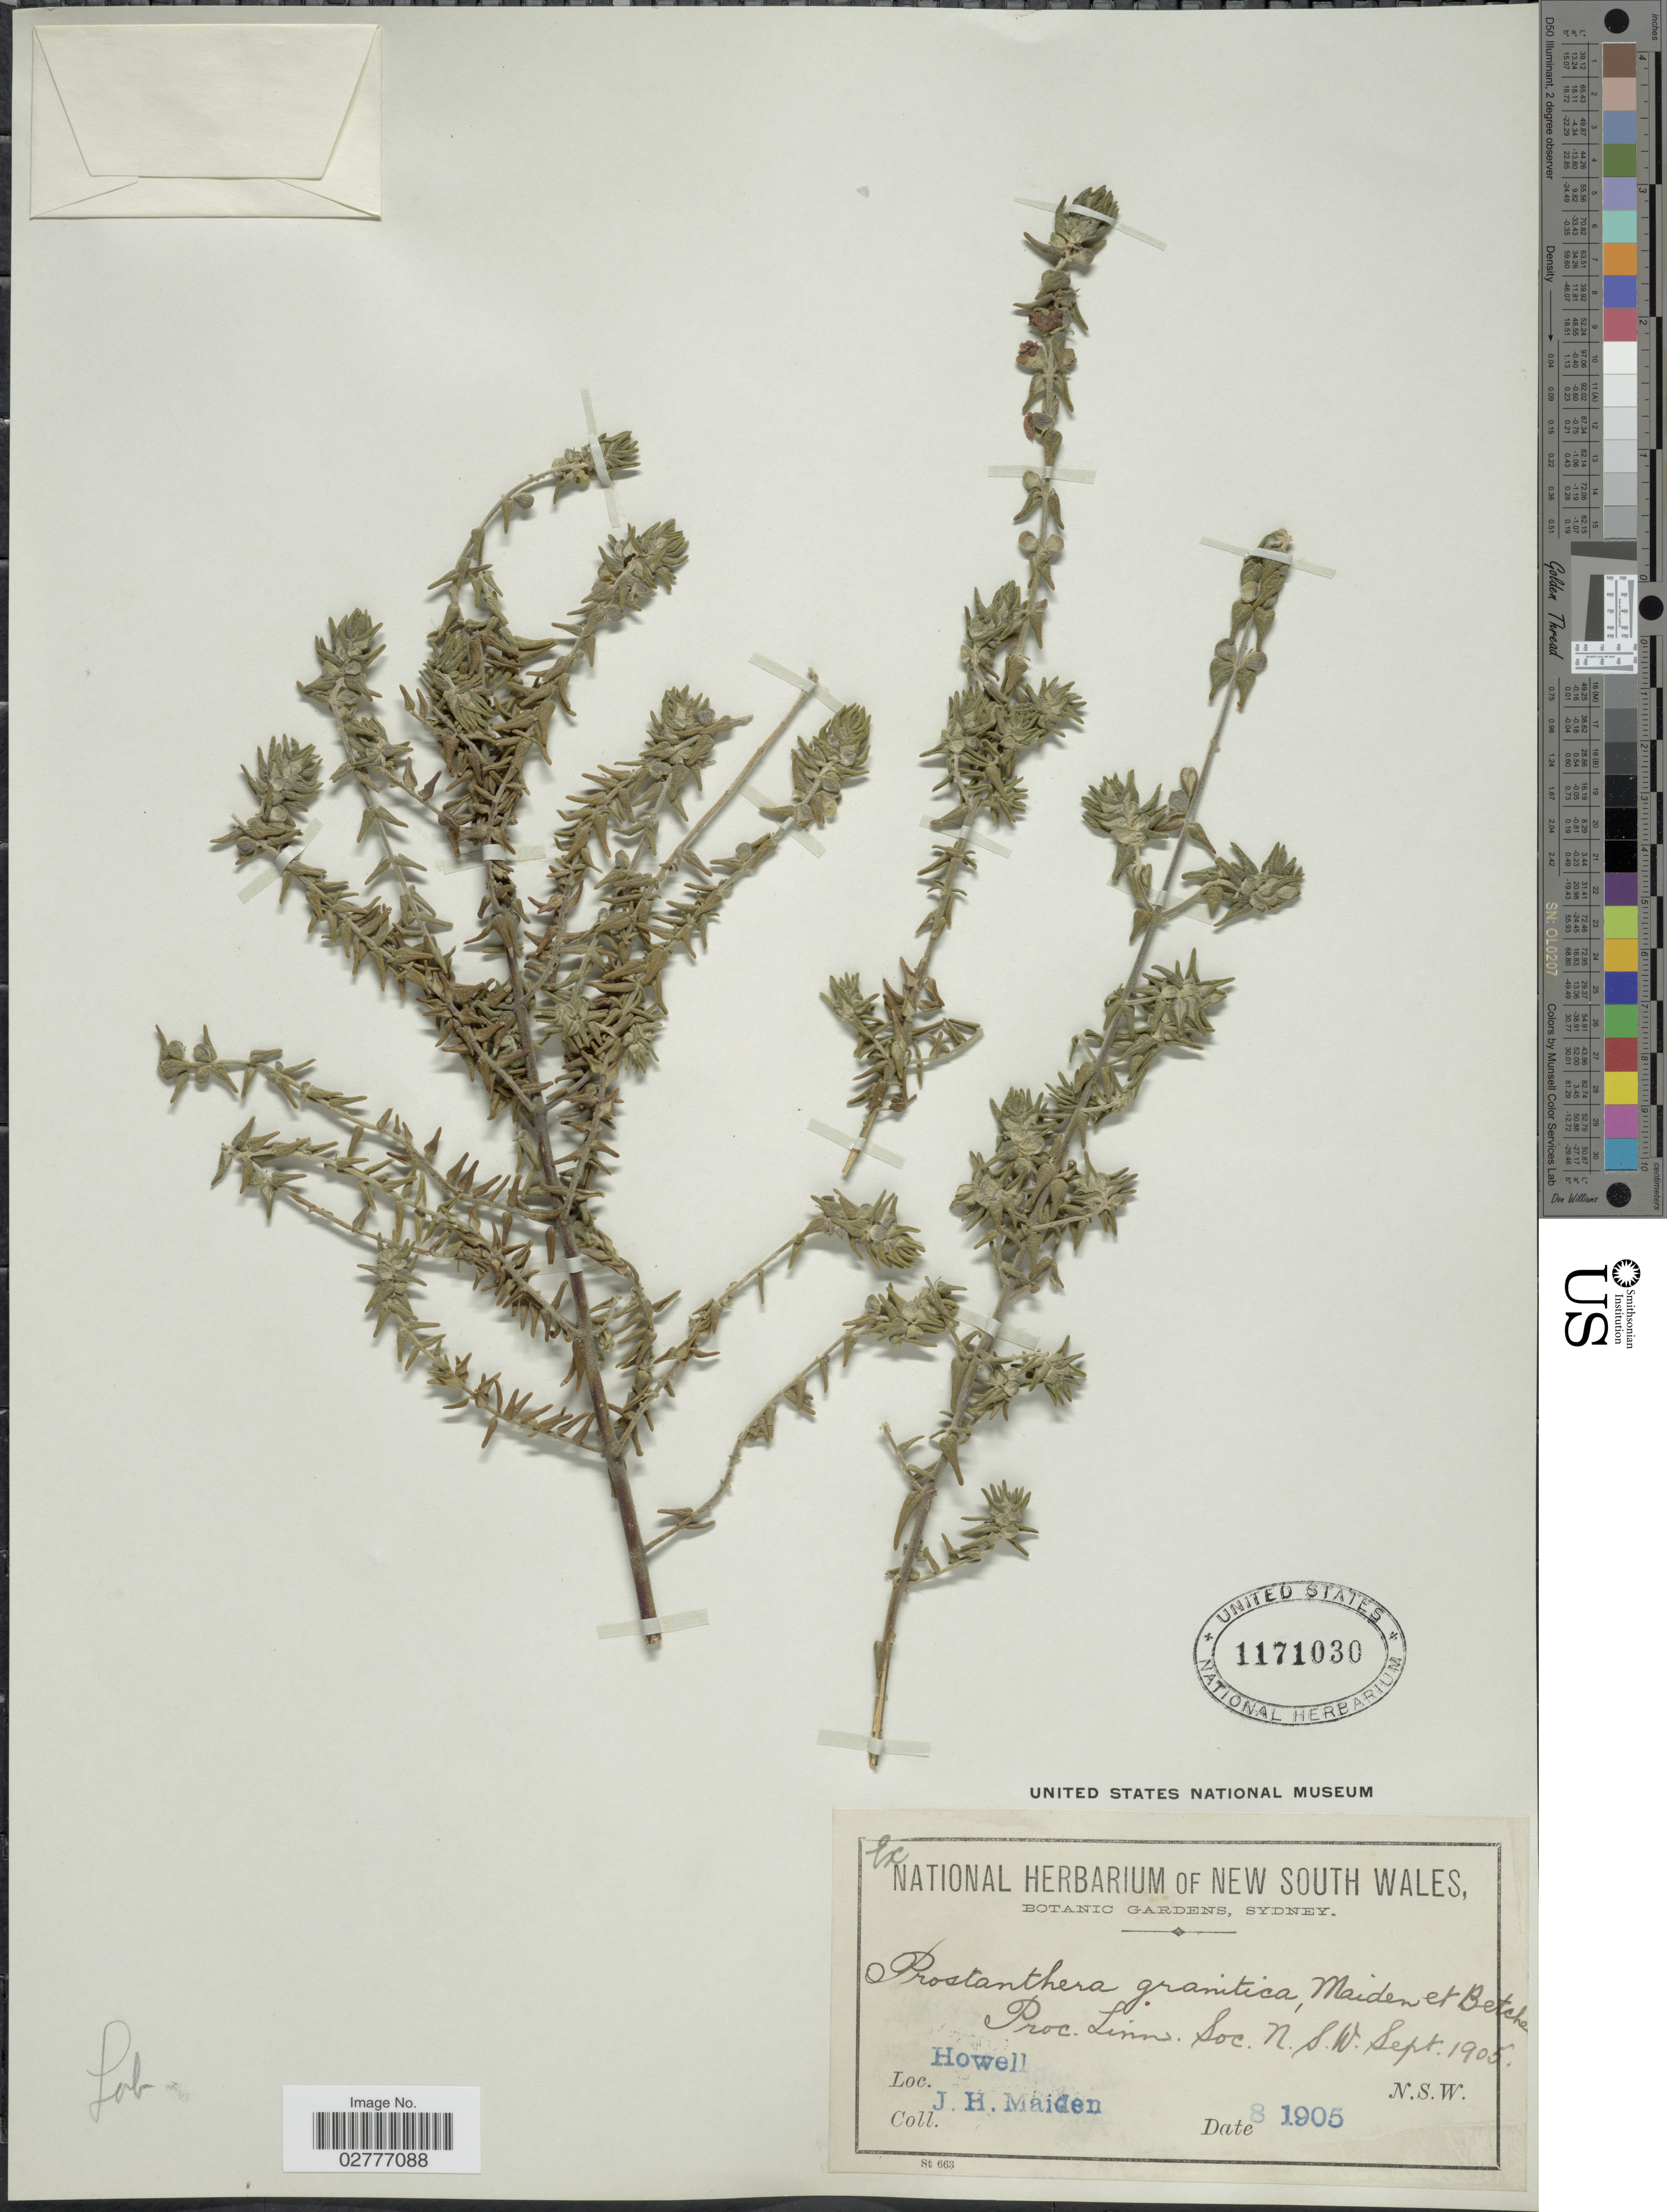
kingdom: Plantae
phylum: Tracheophyta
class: Magnoliopsida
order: Lamiales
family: Lamiaceae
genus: Prostanthera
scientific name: Prostanthera granitica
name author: Maiden & Betche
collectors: J. Maiden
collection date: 1905-08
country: Australia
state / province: New South Wales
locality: Howell.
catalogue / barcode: US 1171030